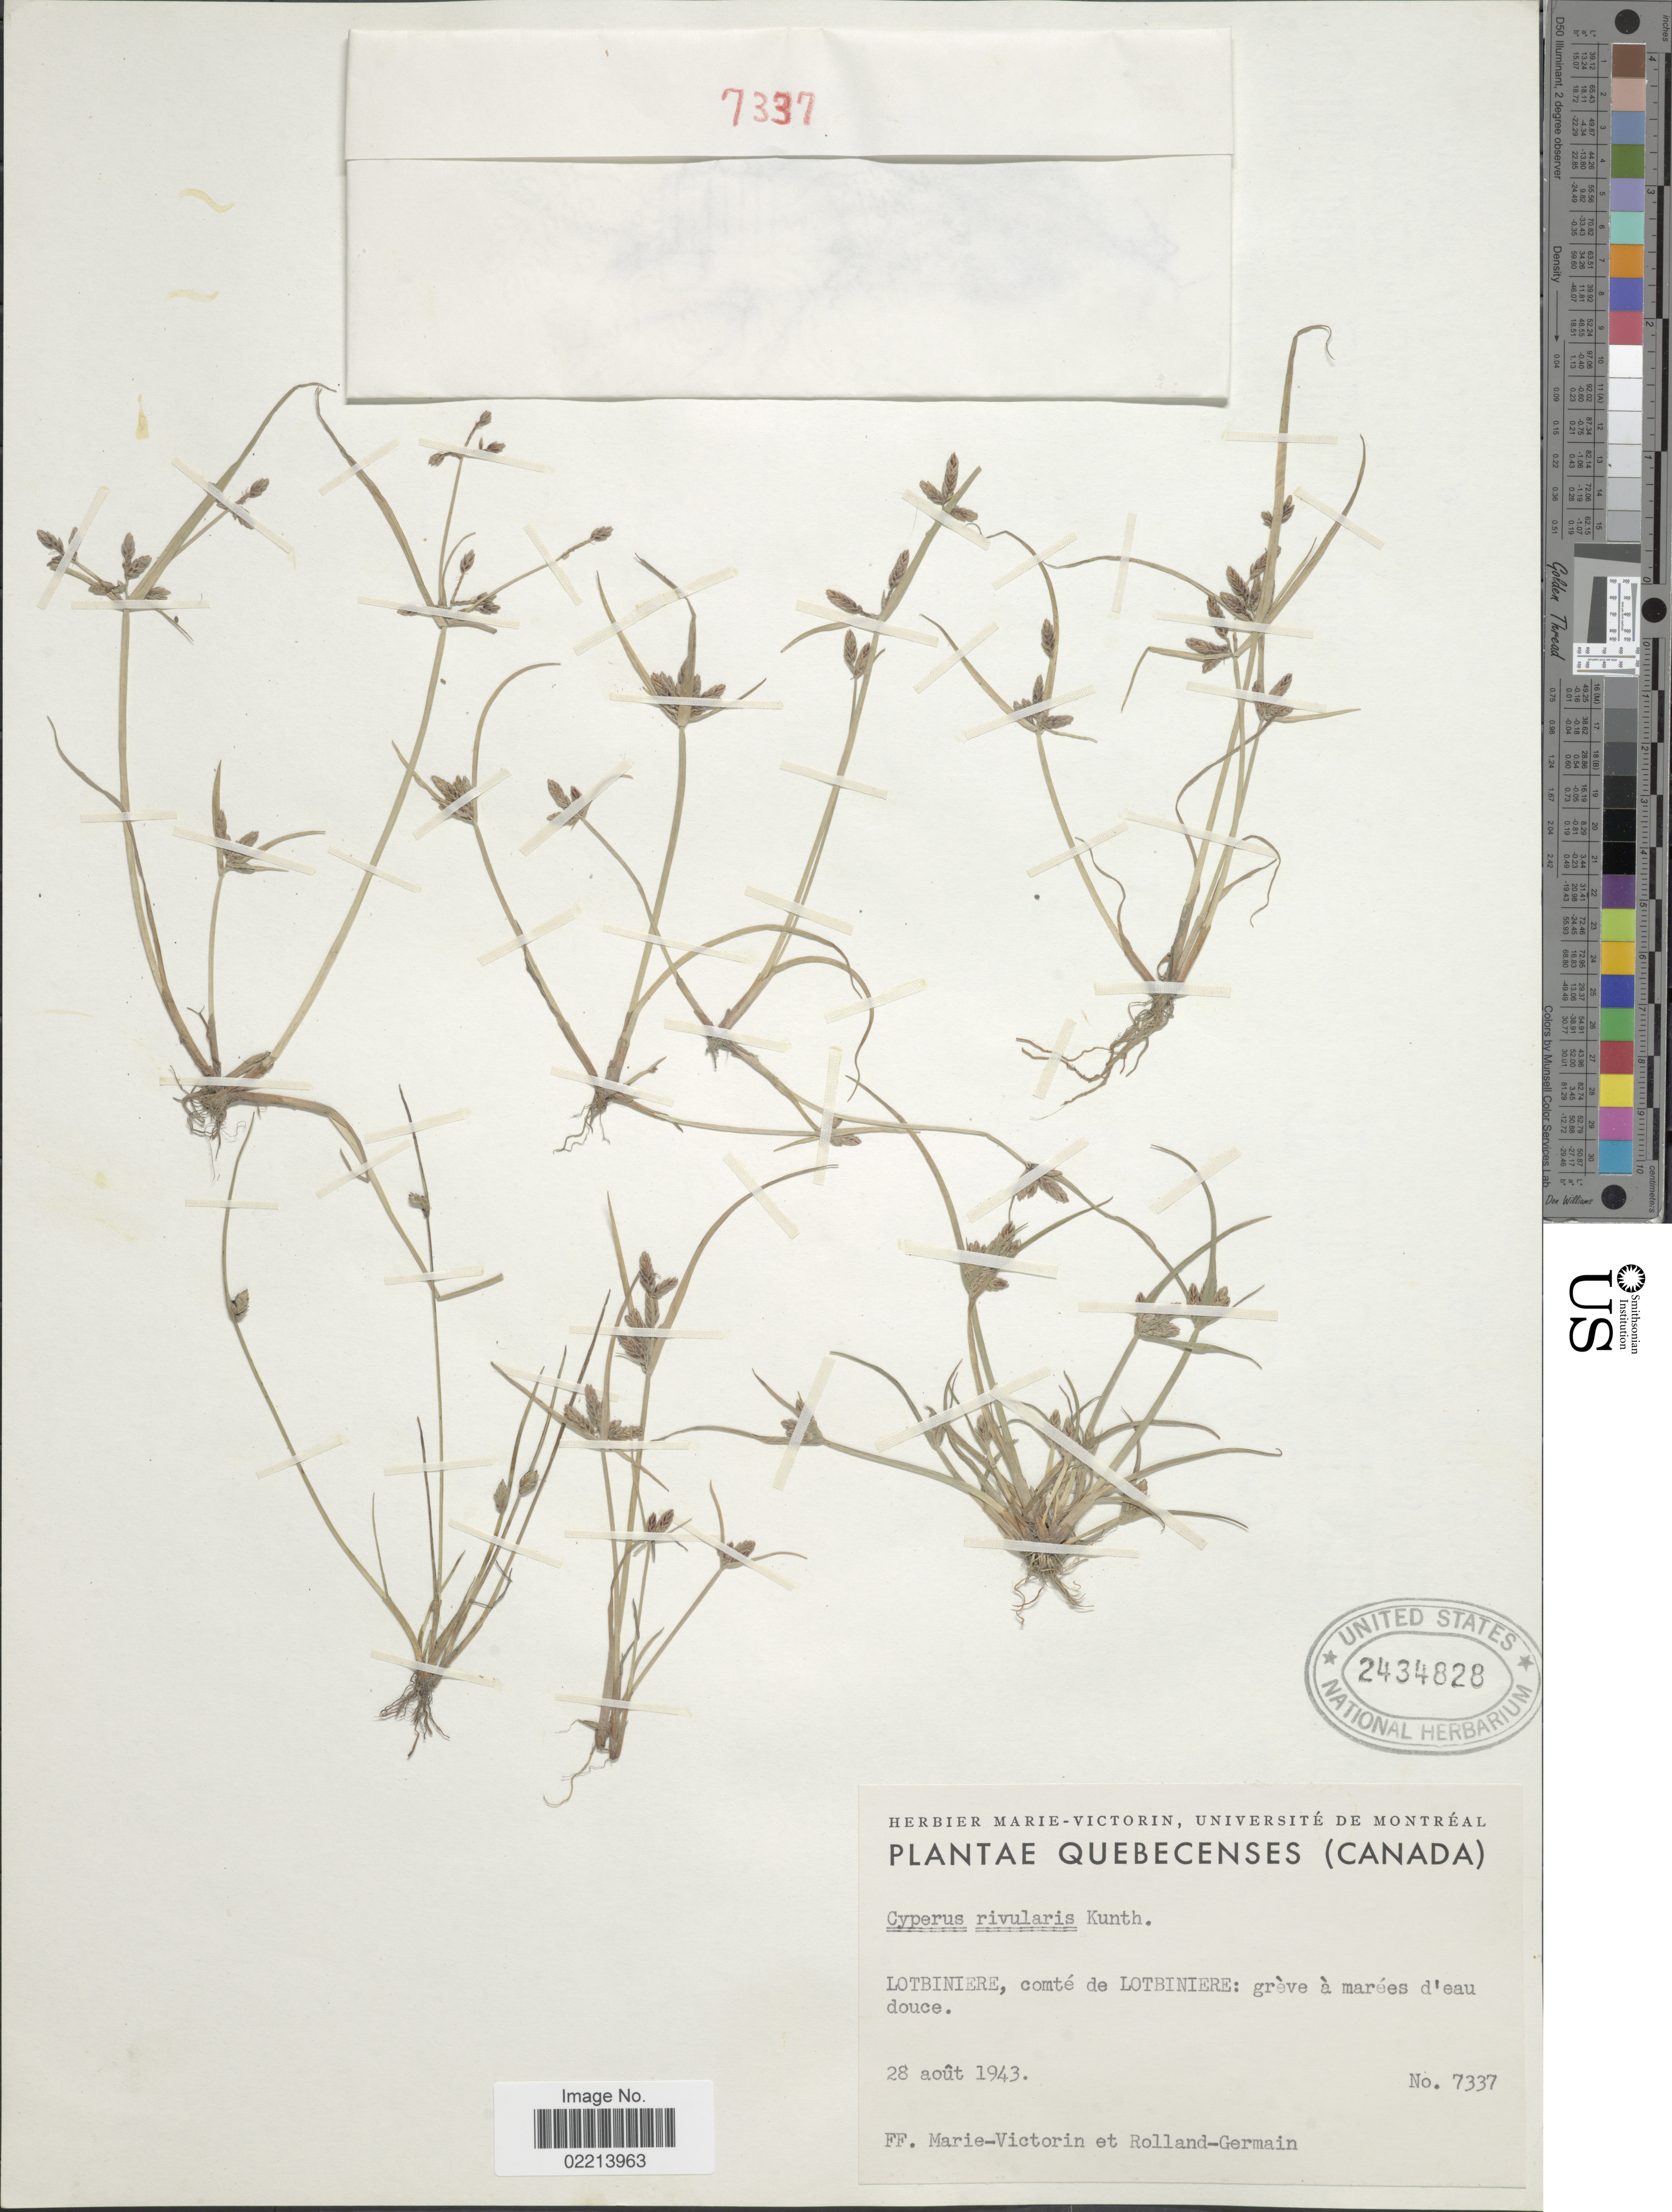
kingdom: Plantae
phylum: Tracheophyta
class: Liliopsida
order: Poales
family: Cyperaceae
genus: Cyperus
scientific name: Cyperus bipartitus Torr.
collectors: F. Marie-Victorin & Rolland-Germain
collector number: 7337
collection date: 1943-08-28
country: Canada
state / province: Quebec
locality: Lotbiniere, comte de Lotbiniere: greve a marees d'eau douce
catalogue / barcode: US 2434828